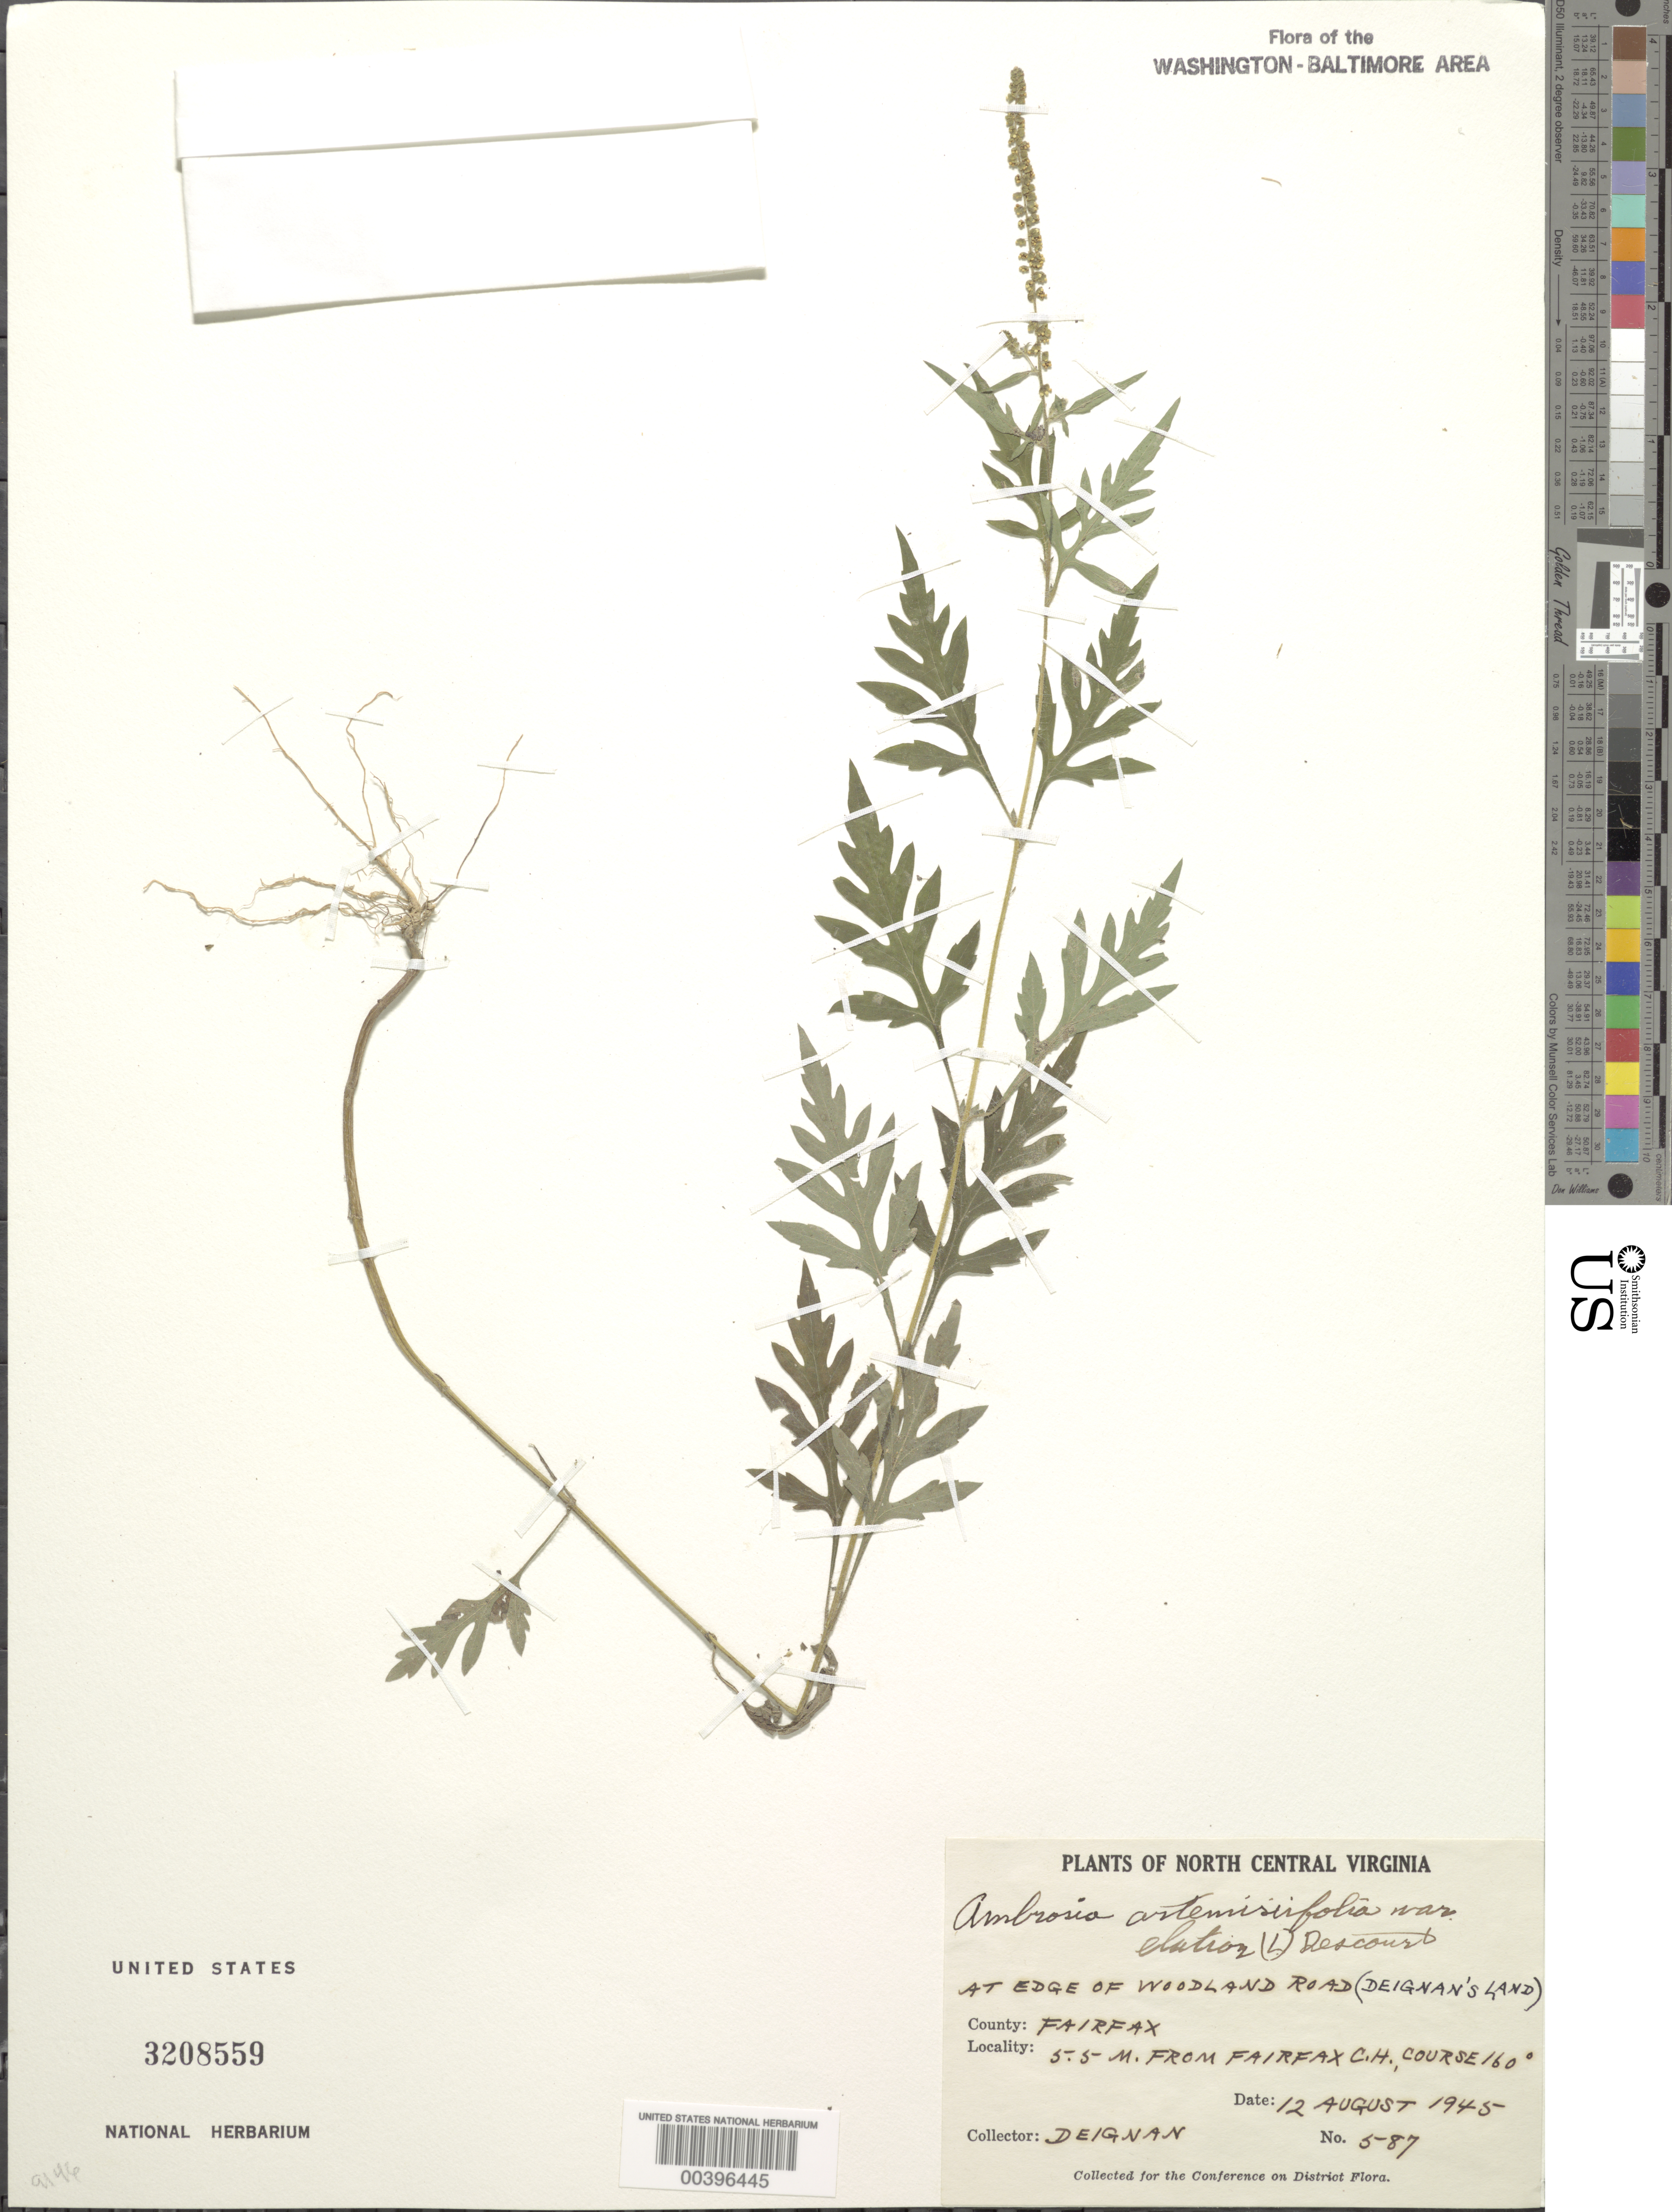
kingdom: Plantae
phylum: Tracheophyta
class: Magnoliopsida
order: Asterales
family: Asteraceae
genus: Ambrosia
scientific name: Ambrosia artemisiifolia var. elatior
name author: (L.) Descourt.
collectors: H. Deignan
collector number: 587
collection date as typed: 12 Aug 1945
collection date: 1945-08-12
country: United States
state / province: Virginia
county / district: Fairfax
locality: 5.5 M from Fairfax County Court House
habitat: Edge of woodland road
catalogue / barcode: US 3208559